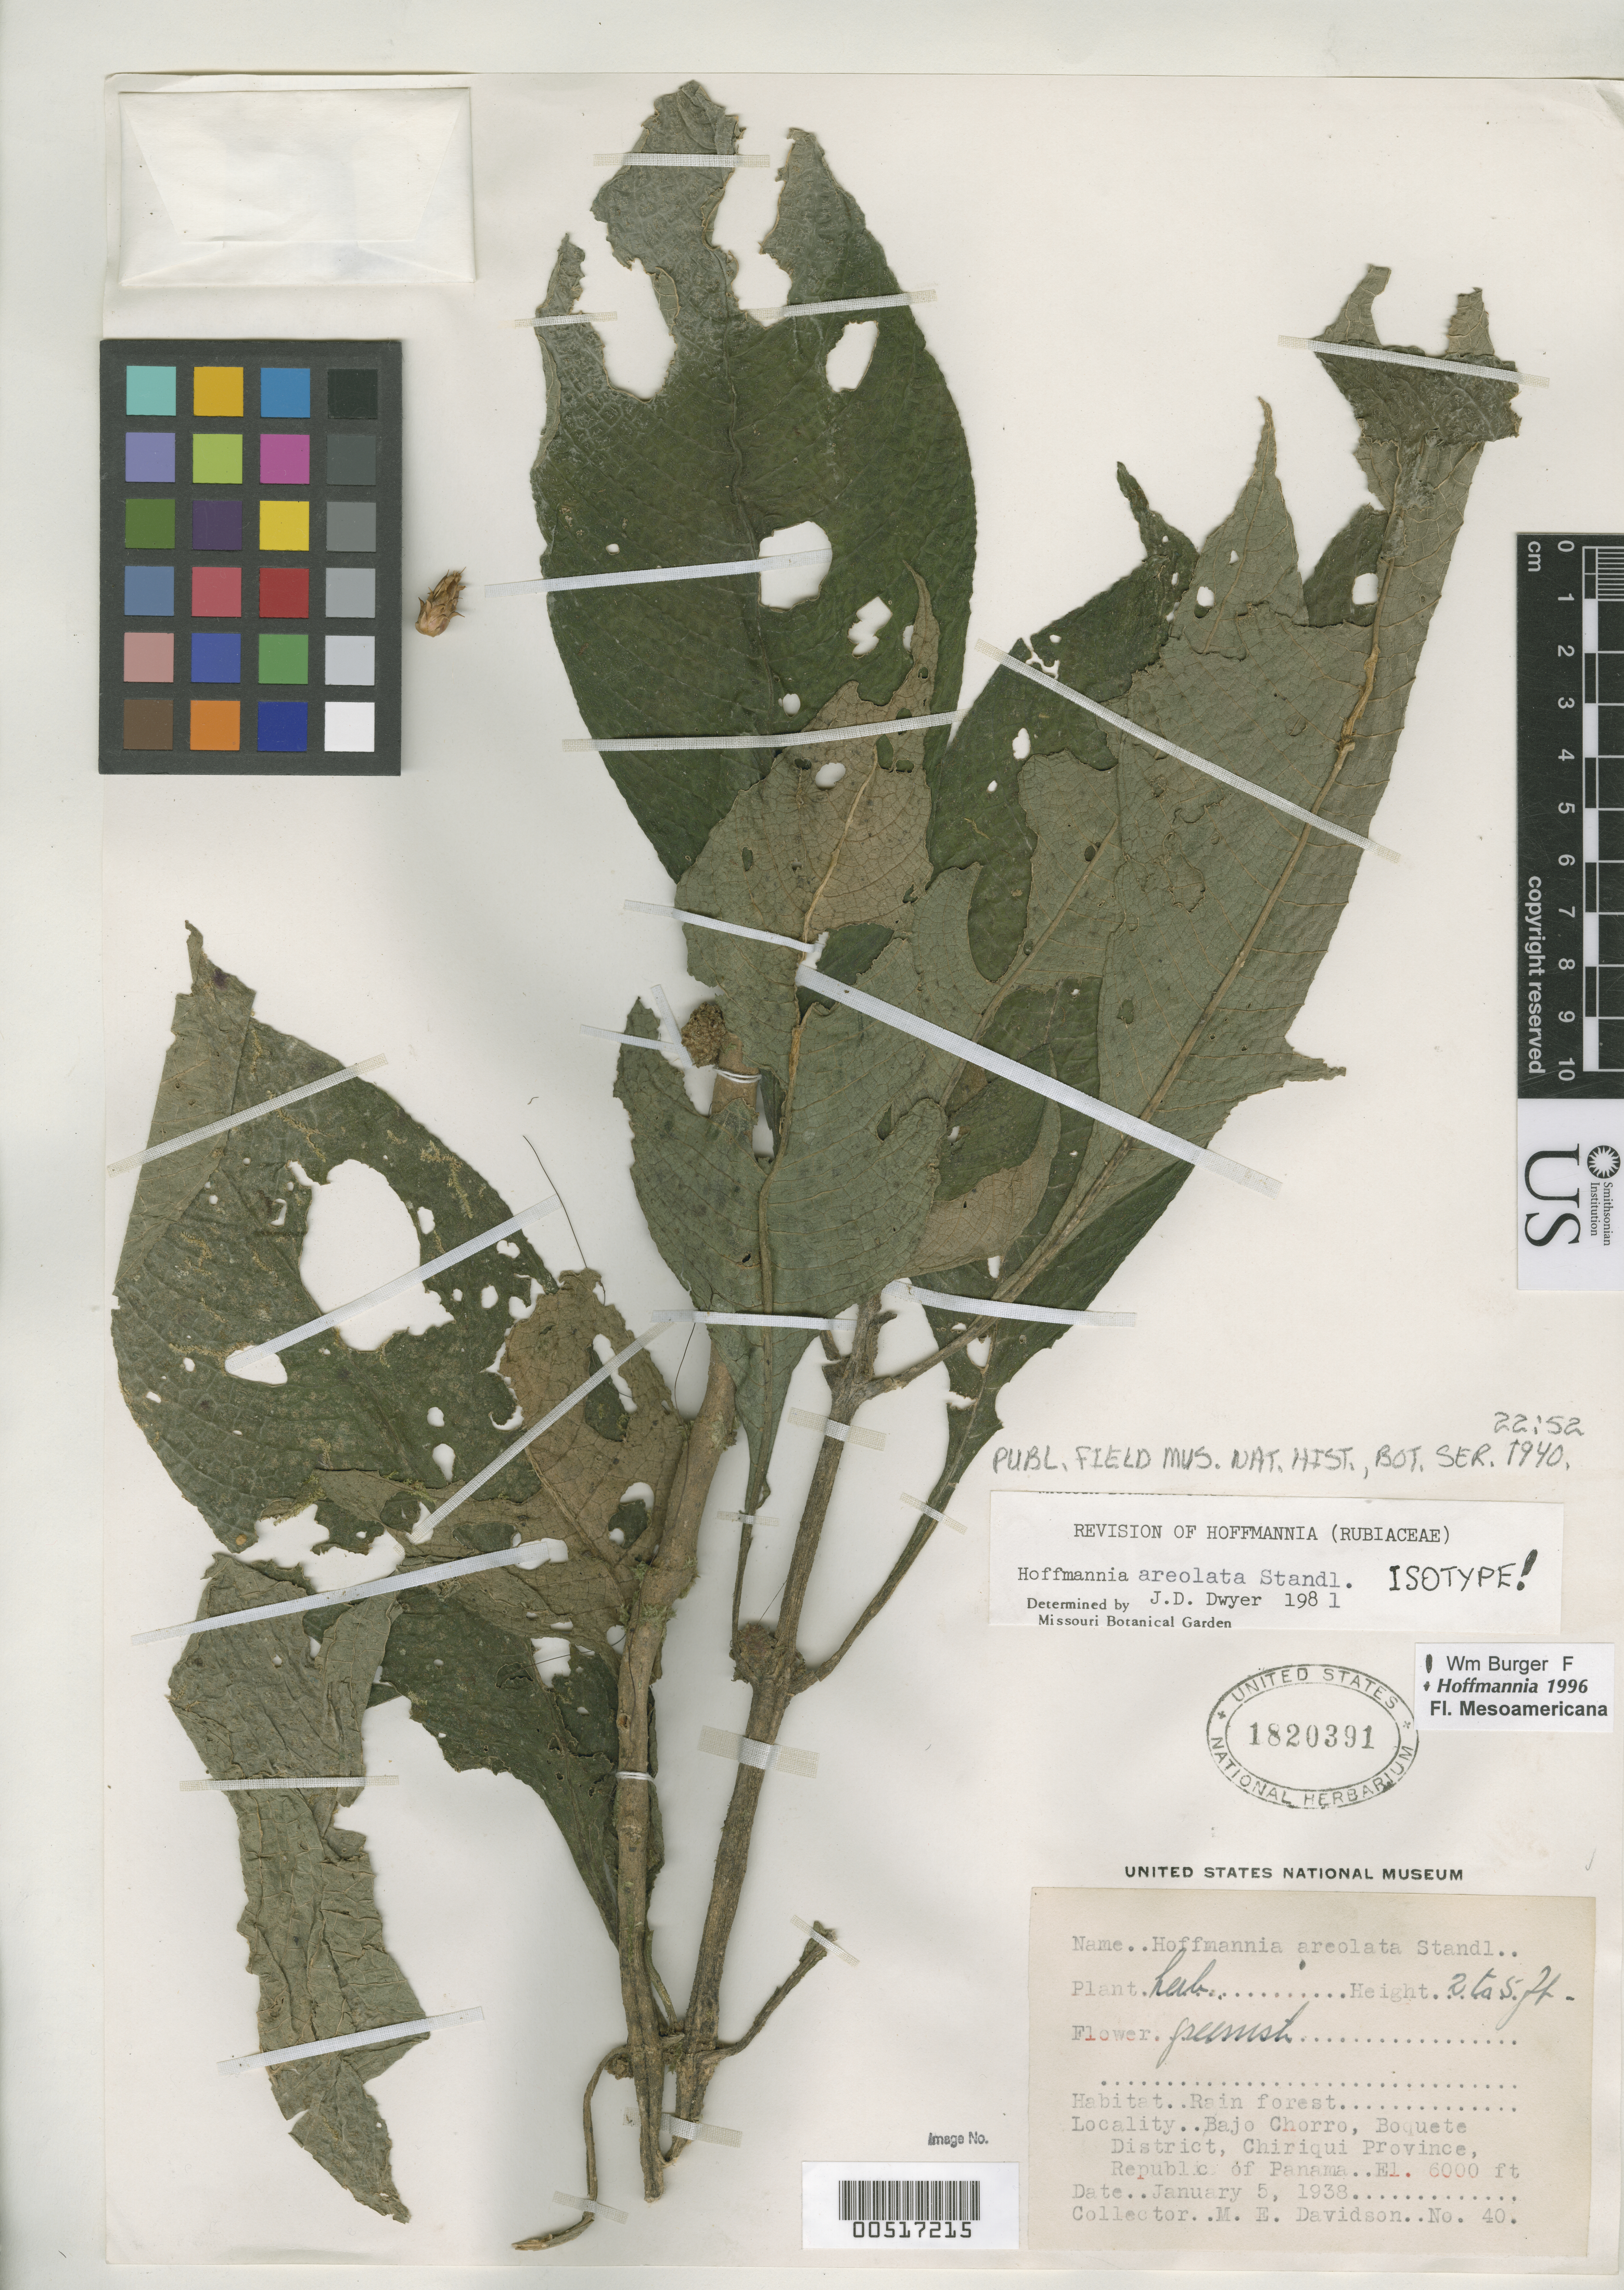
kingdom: Plantae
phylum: Tracheophyta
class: Magnoliopsida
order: Gentianales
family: Rubiaceae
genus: Hoffmannia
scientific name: Hoffmannia areolata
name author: Standl.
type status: Isotype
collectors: M. Davidson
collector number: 40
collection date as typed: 05 Jan 1938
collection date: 1938-01-05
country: Panama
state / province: Chiriquí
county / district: Boquete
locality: Bajo Chorro.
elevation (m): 1829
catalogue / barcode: US 1820391